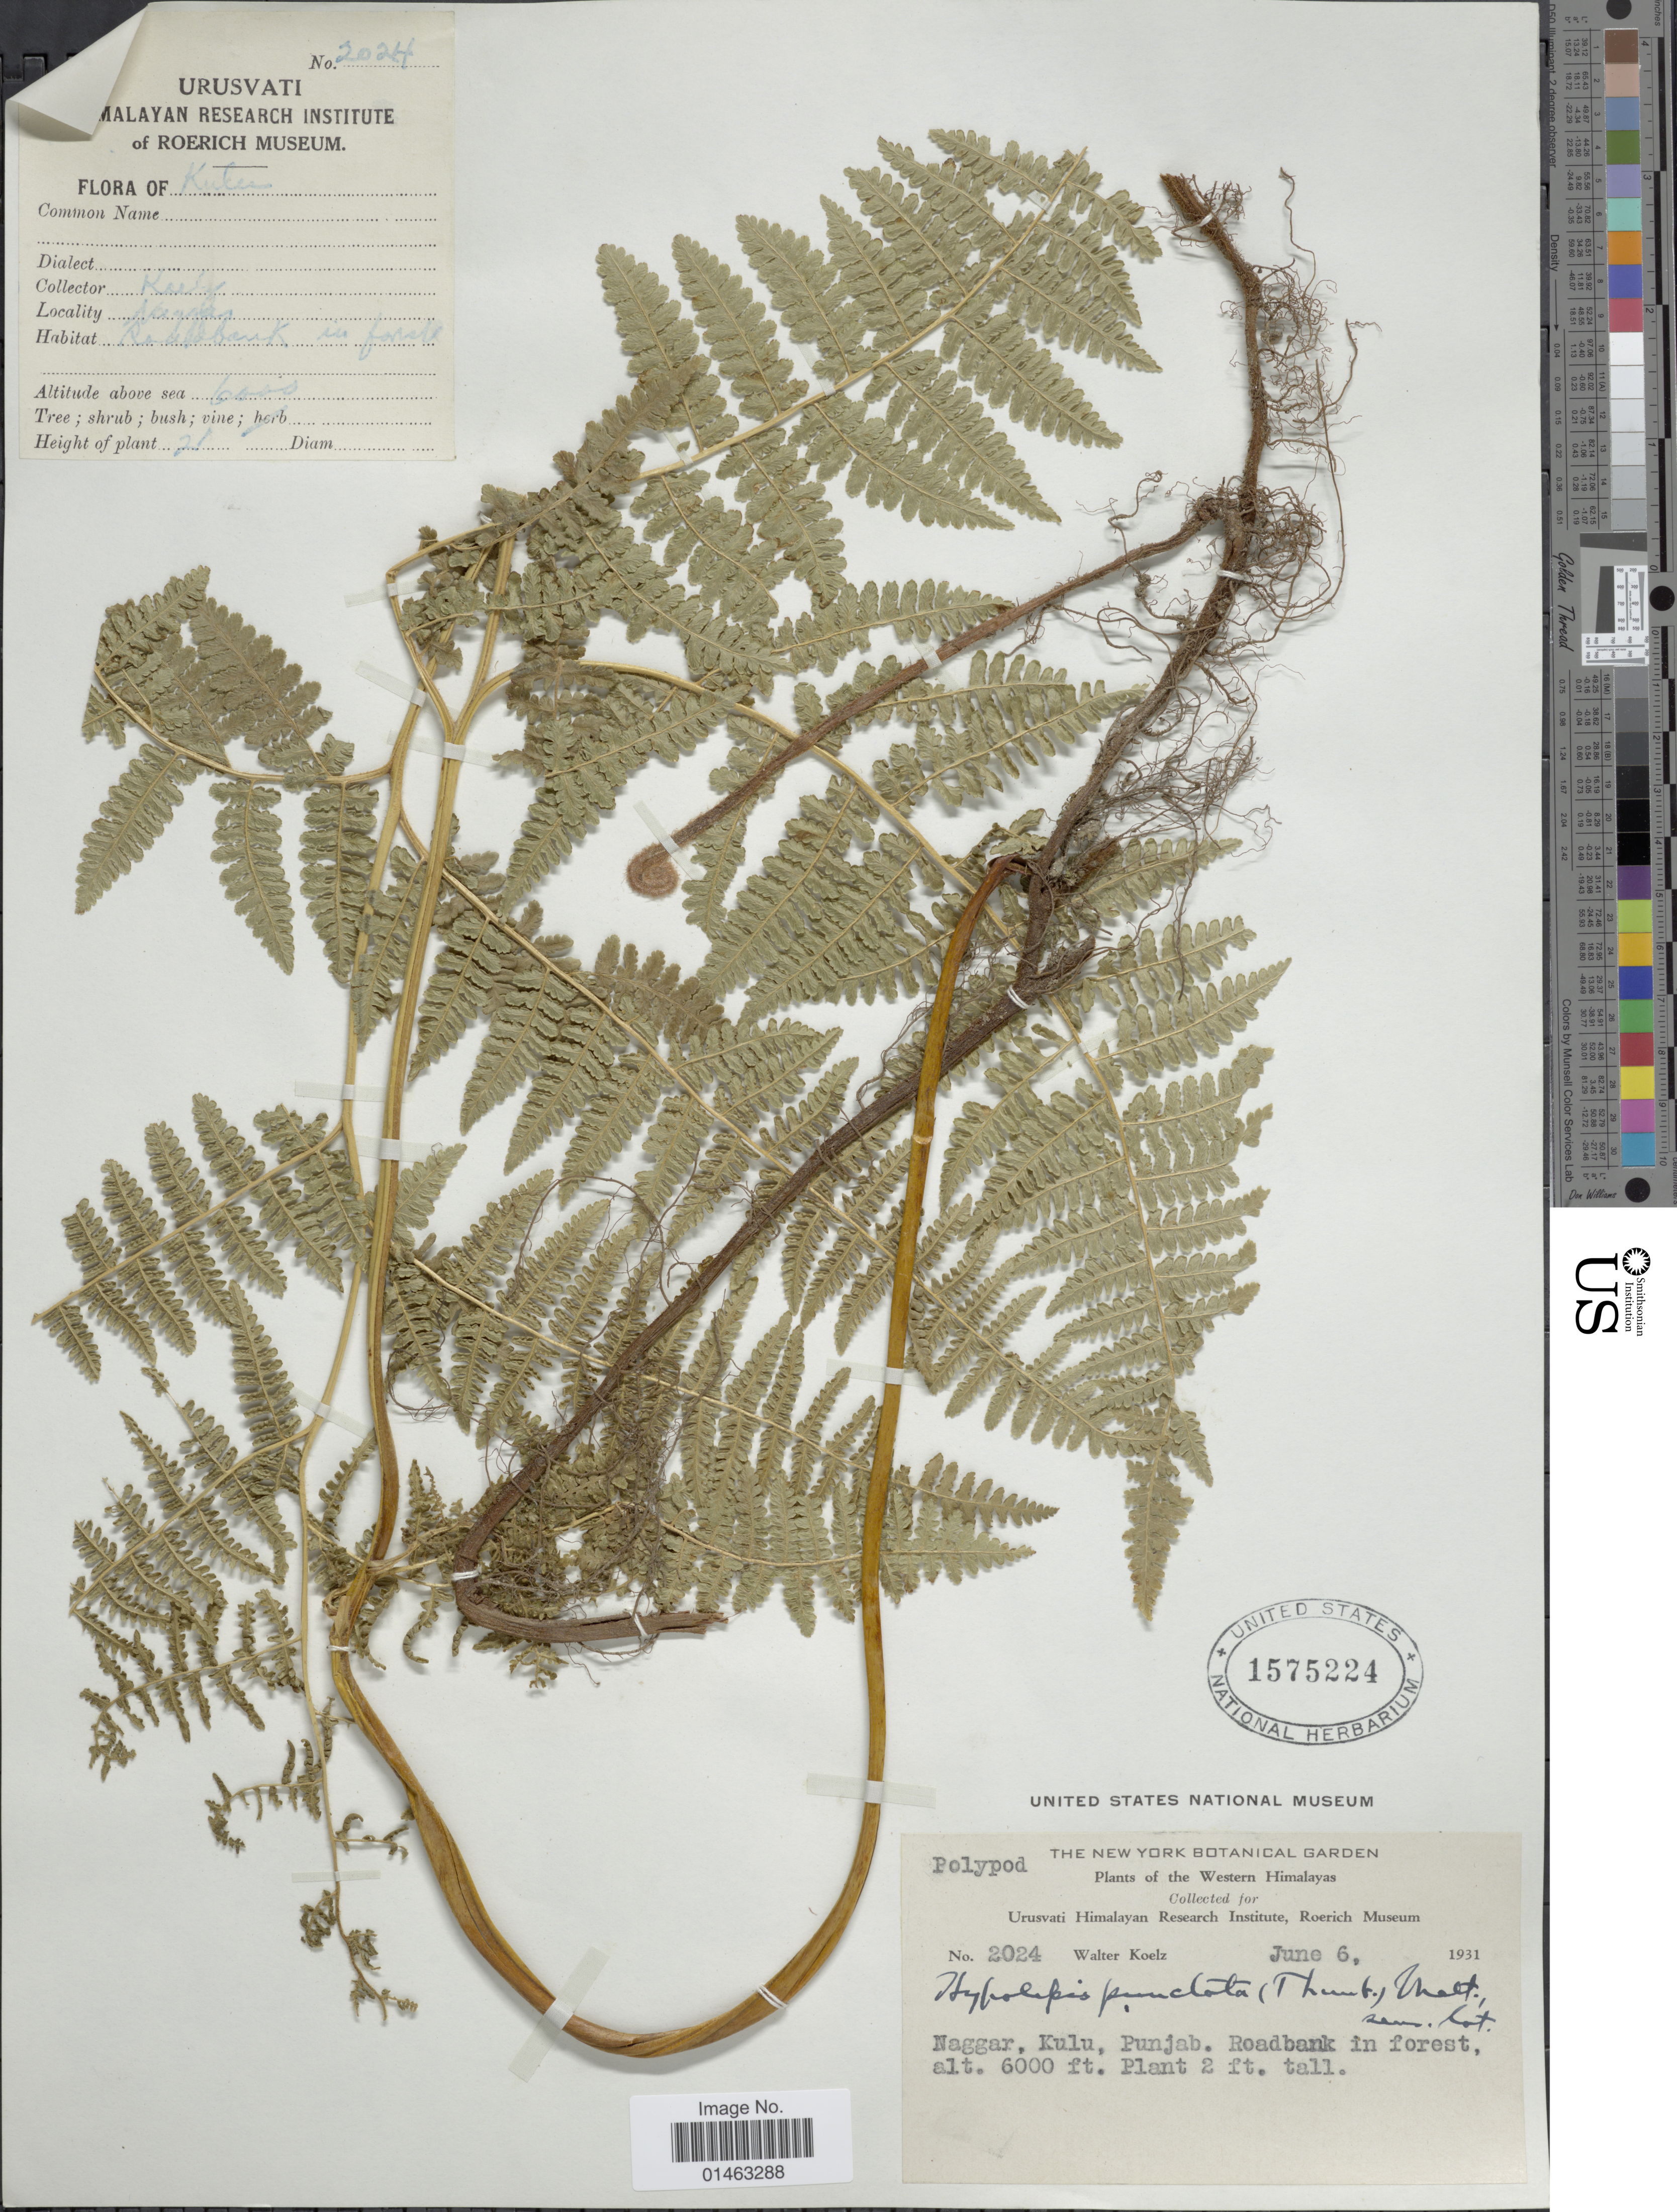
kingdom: Plantae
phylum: Tracheophyta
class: Polypodiopsida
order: Polypodiales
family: Dennstaedtiaceae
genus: Hypolepis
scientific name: Hypolepis punctata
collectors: W. N. Koelz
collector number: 2024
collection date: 1931-06-06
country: India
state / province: Punjab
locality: Western Himalayas. Naggar, Kulu, Punjab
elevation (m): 1829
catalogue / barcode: US 1575224